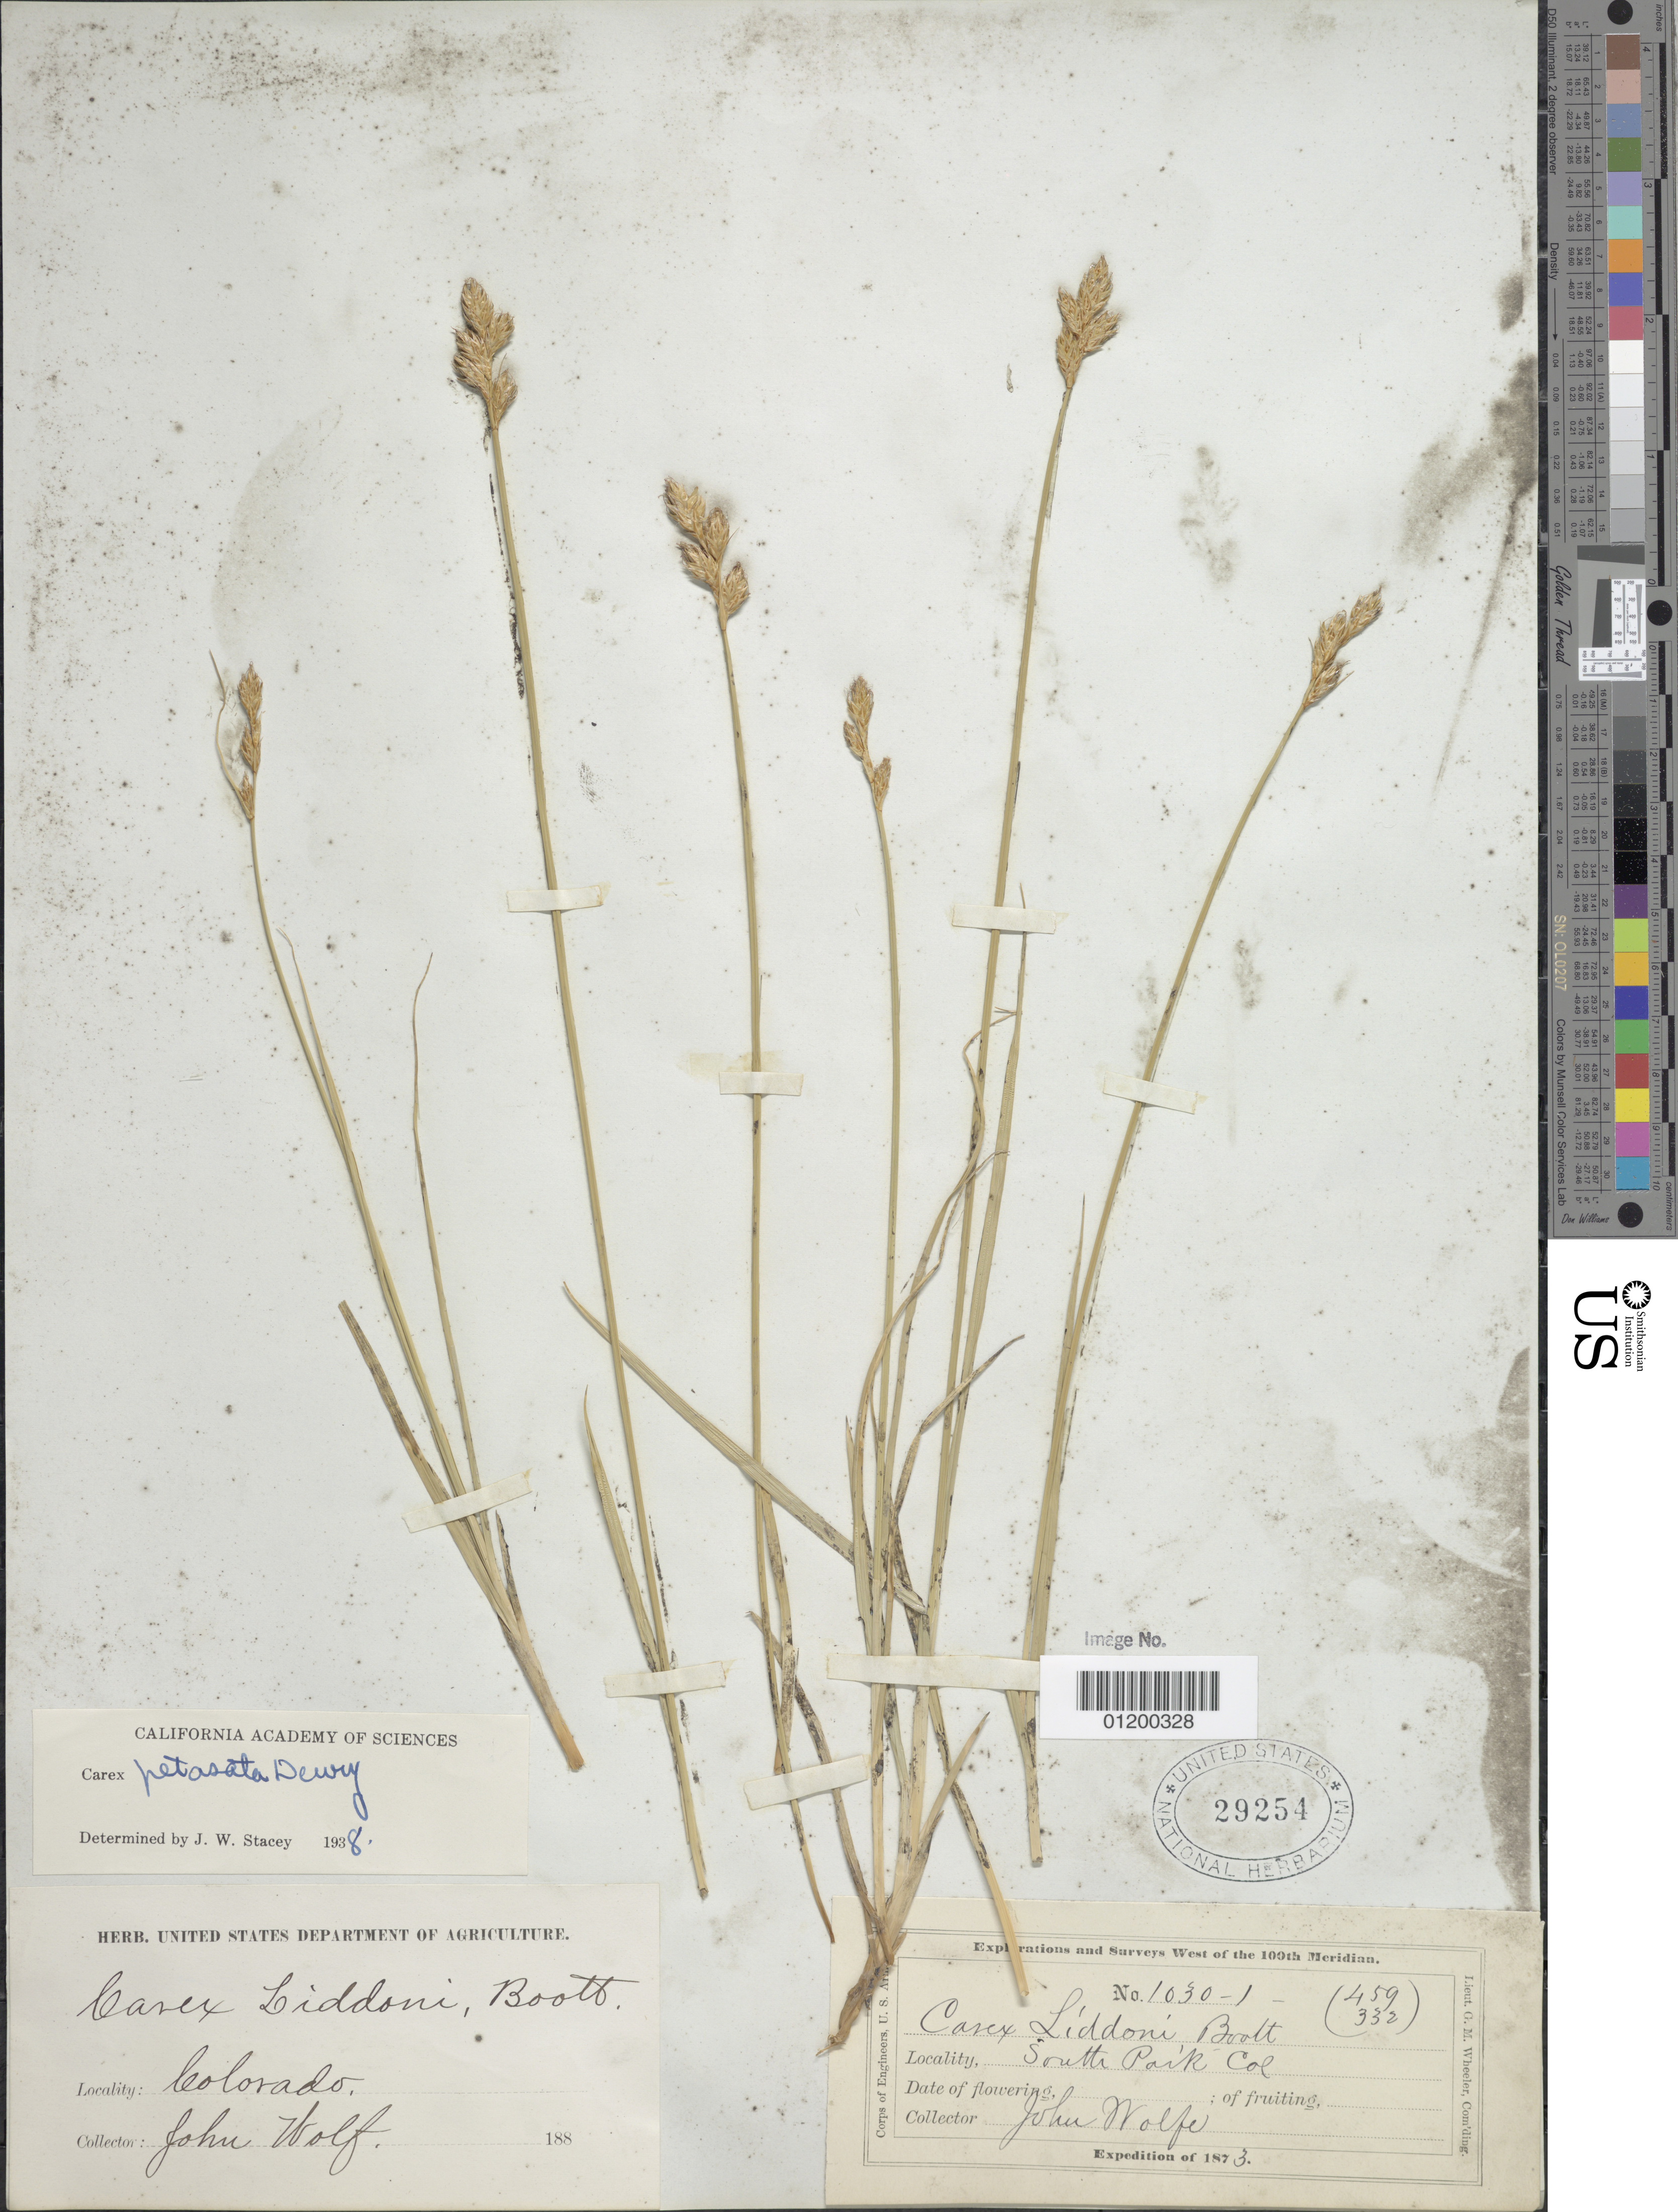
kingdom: Plantae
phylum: Tracheophyta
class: Liliopsida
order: Poales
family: Cyperaceae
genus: Carex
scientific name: Carex petasata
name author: Dewey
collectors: J. Wolf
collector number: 1031-1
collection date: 1873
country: United States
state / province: Colorado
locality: South Park, Col Ter.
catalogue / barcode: US 29254